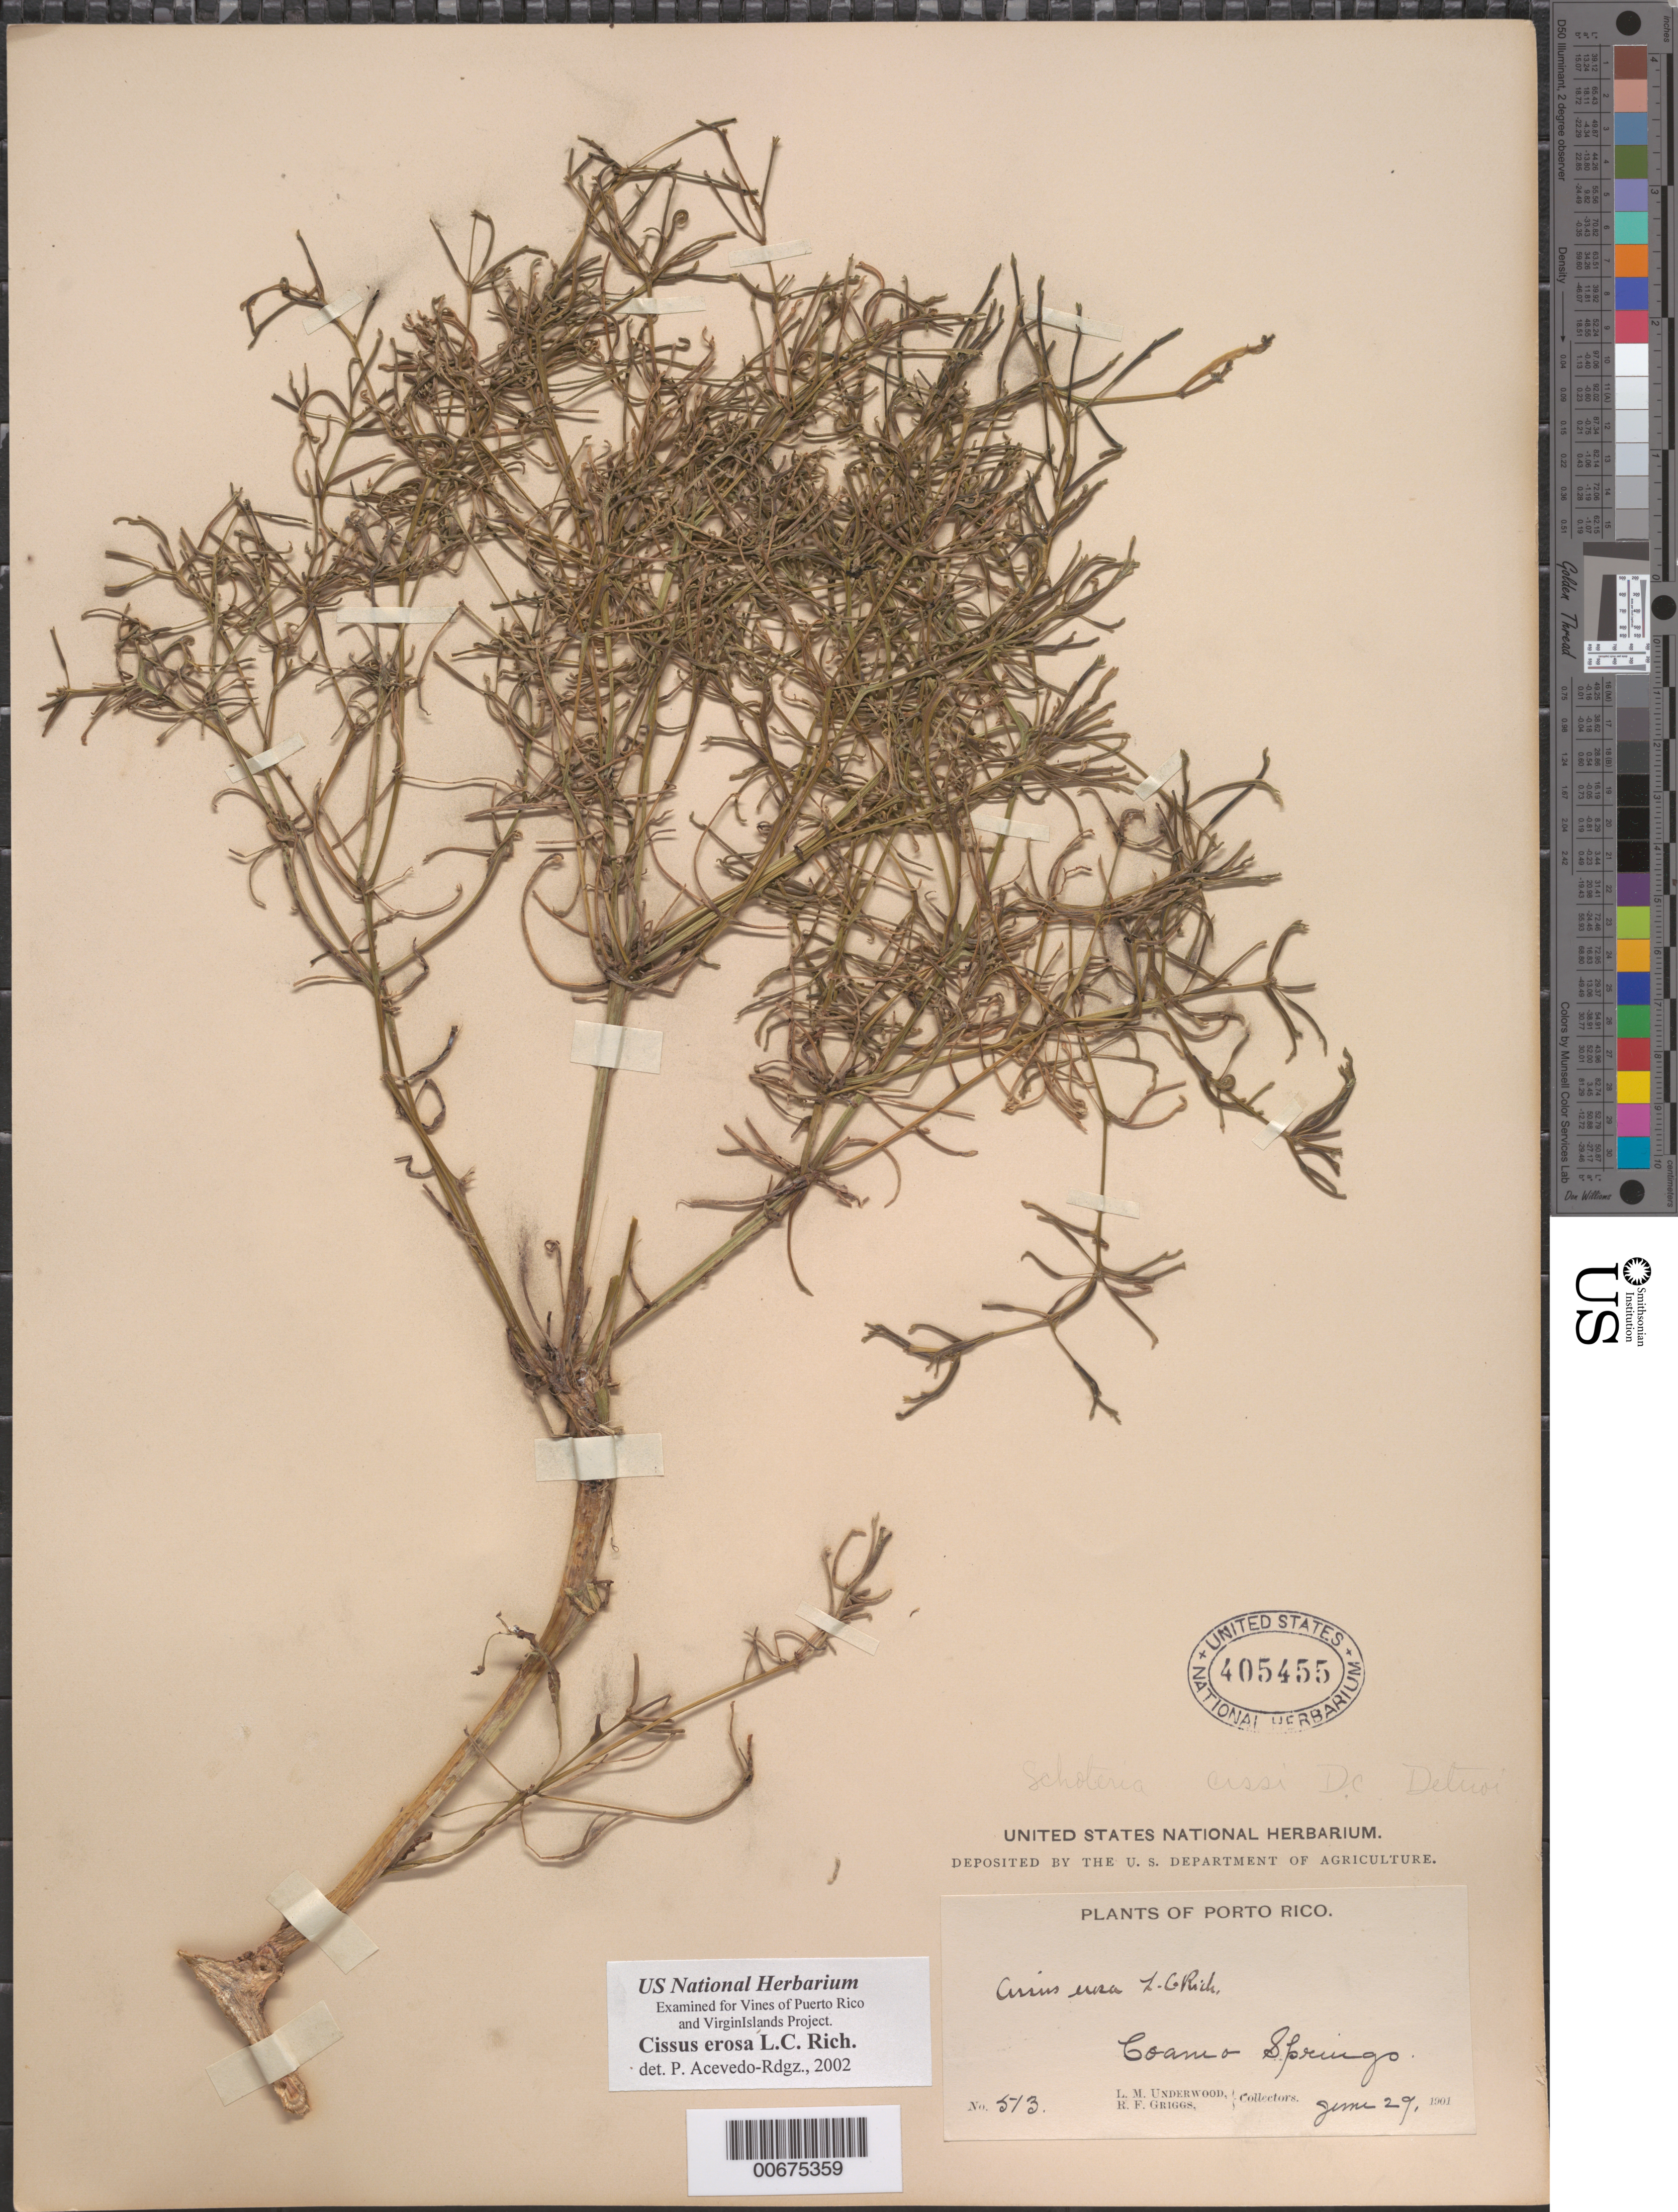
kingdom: Plantae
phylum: Tracheophyta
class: Magnoliopsida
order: Vitales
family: Vitaceae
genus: Cissus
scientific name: Cissus erosa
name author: Rich.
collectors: L. M. Underwood & R. F. Griggs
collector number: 513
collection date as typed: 29 Jun 1901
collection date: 1901-06-29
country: Puerto Rico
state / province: Coamo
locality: Coamo Springs.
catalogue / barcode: US 405455